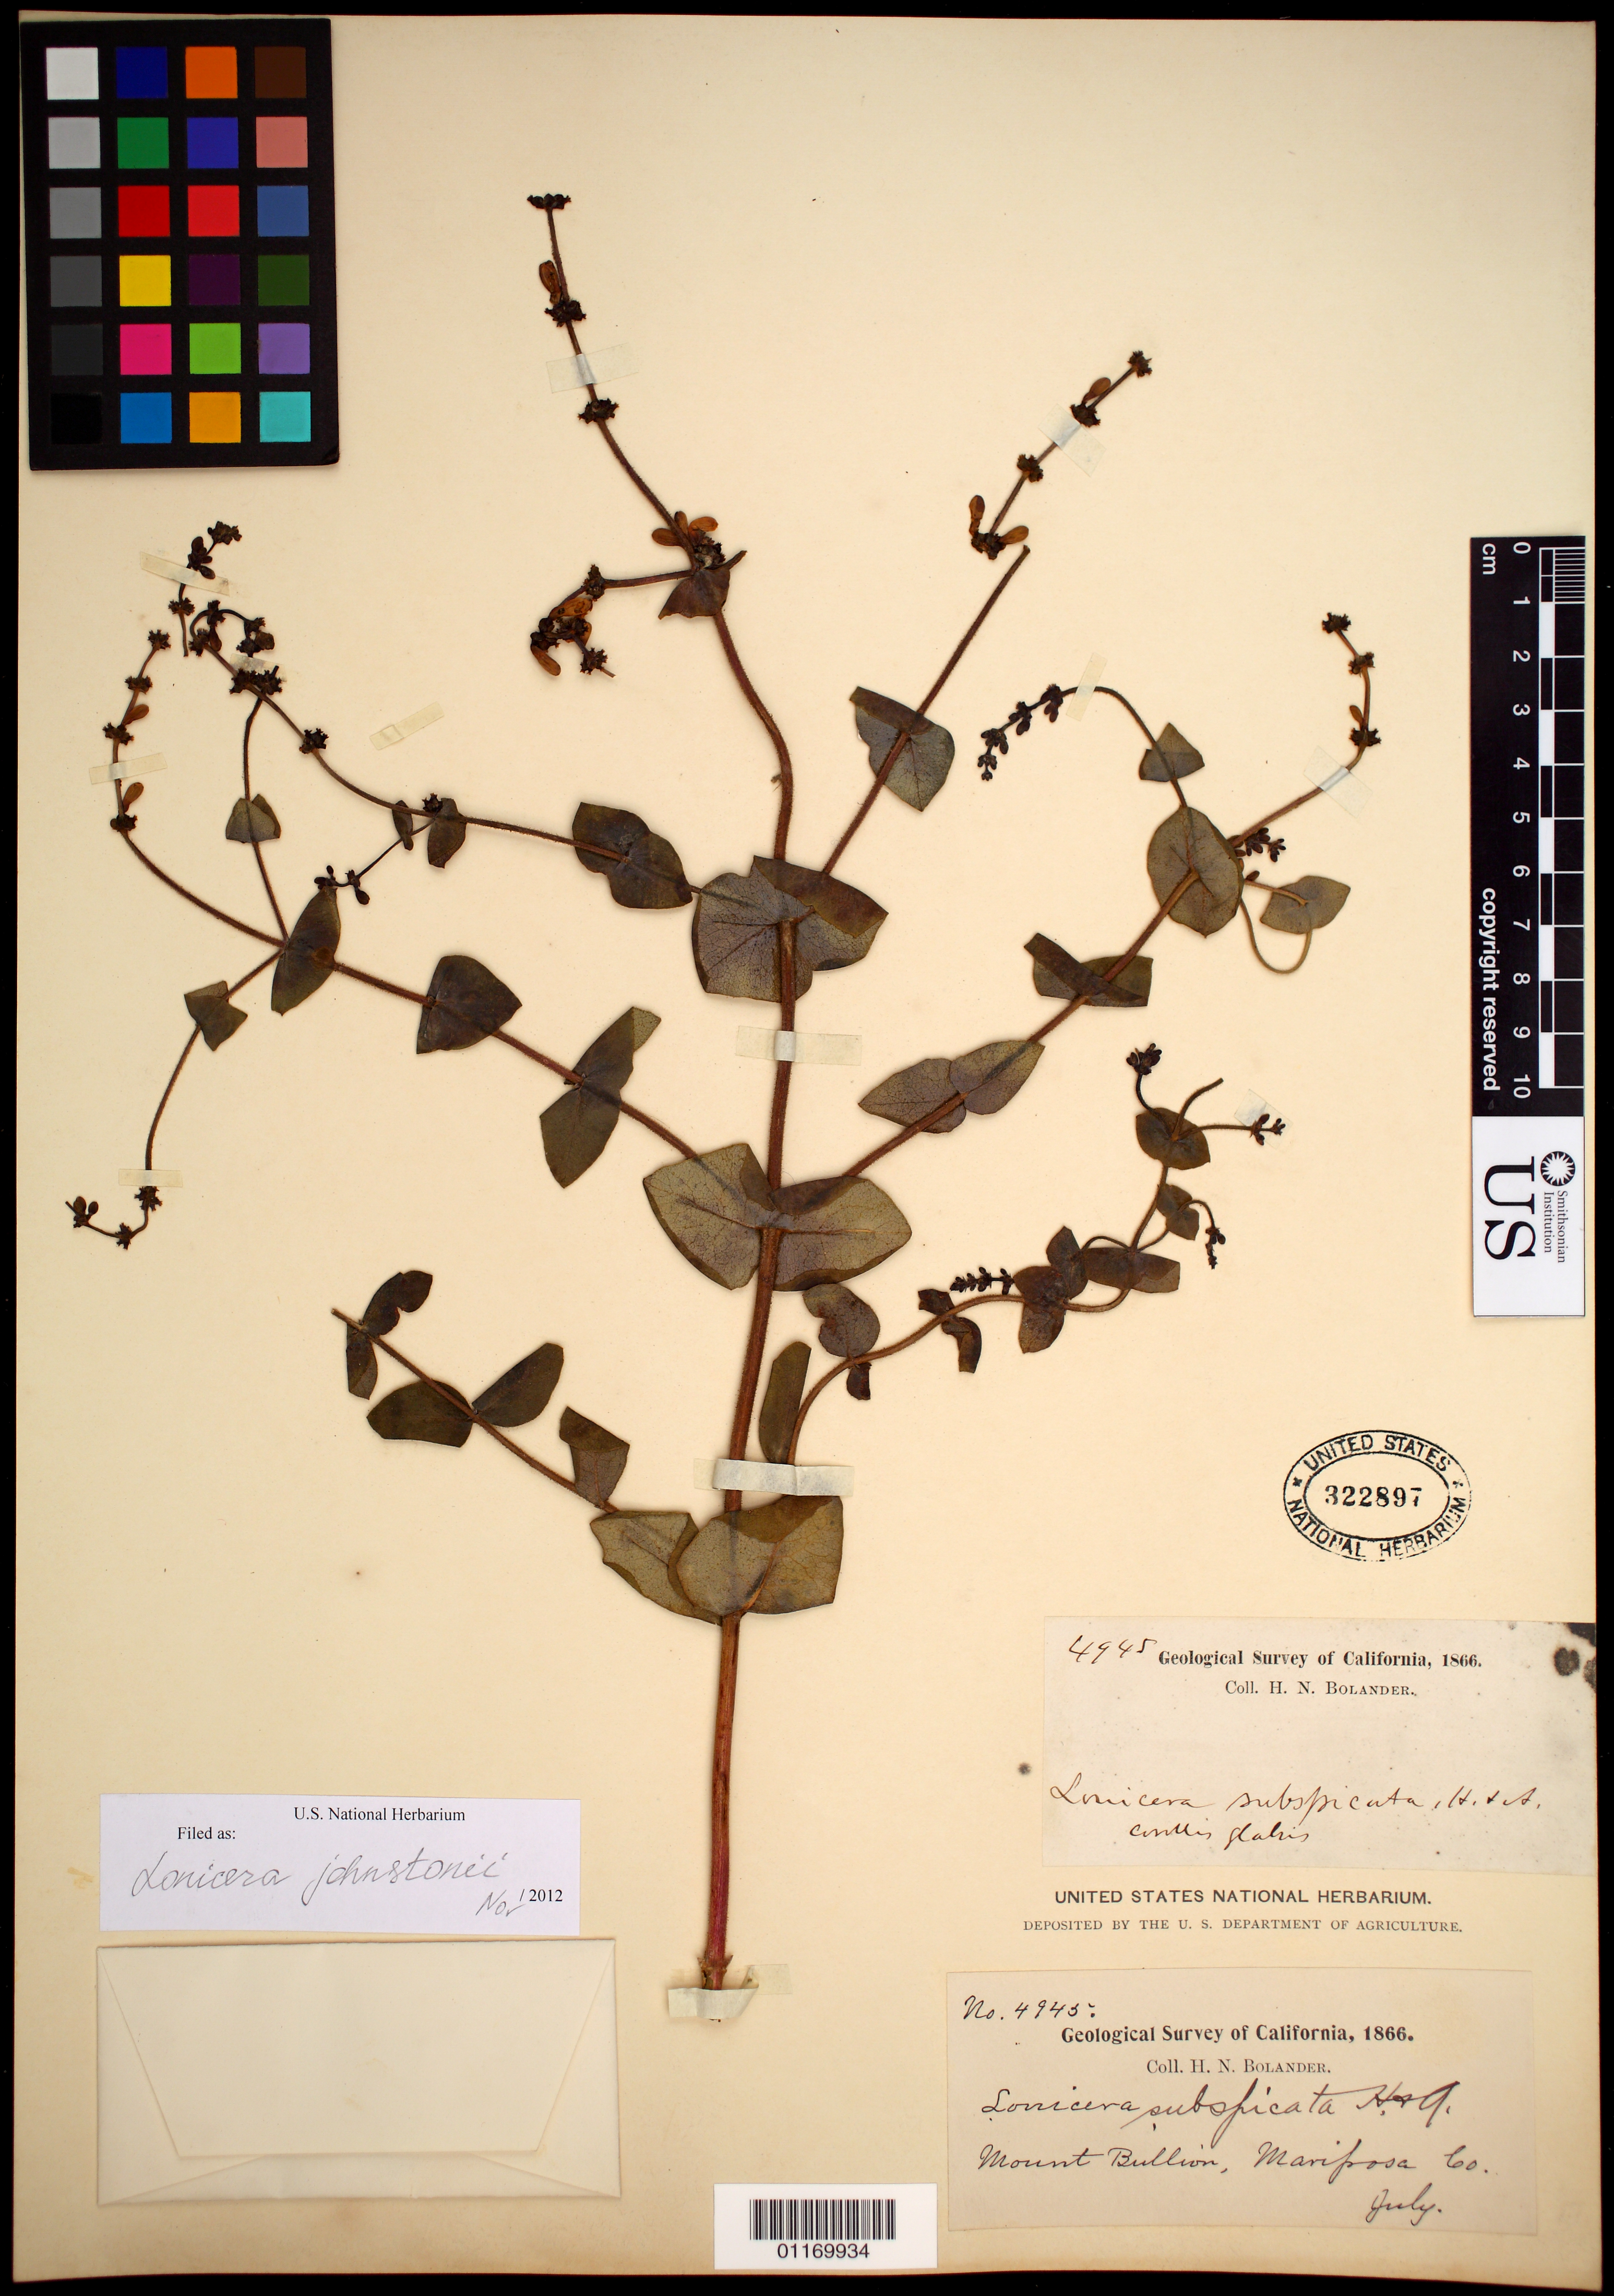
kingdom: Plantae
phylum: Tracheophyta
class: Magnoliopsida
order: Dipsacales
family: Caprifoliaceae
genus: Lonicera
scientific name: Lonicera johnstonii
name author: (D.D. Keck) McMinn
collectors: H. Bolander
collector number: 4945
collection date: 1866-07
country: United States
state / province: California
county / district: Mariposa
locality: Mount Bullion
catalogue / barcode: US 322897